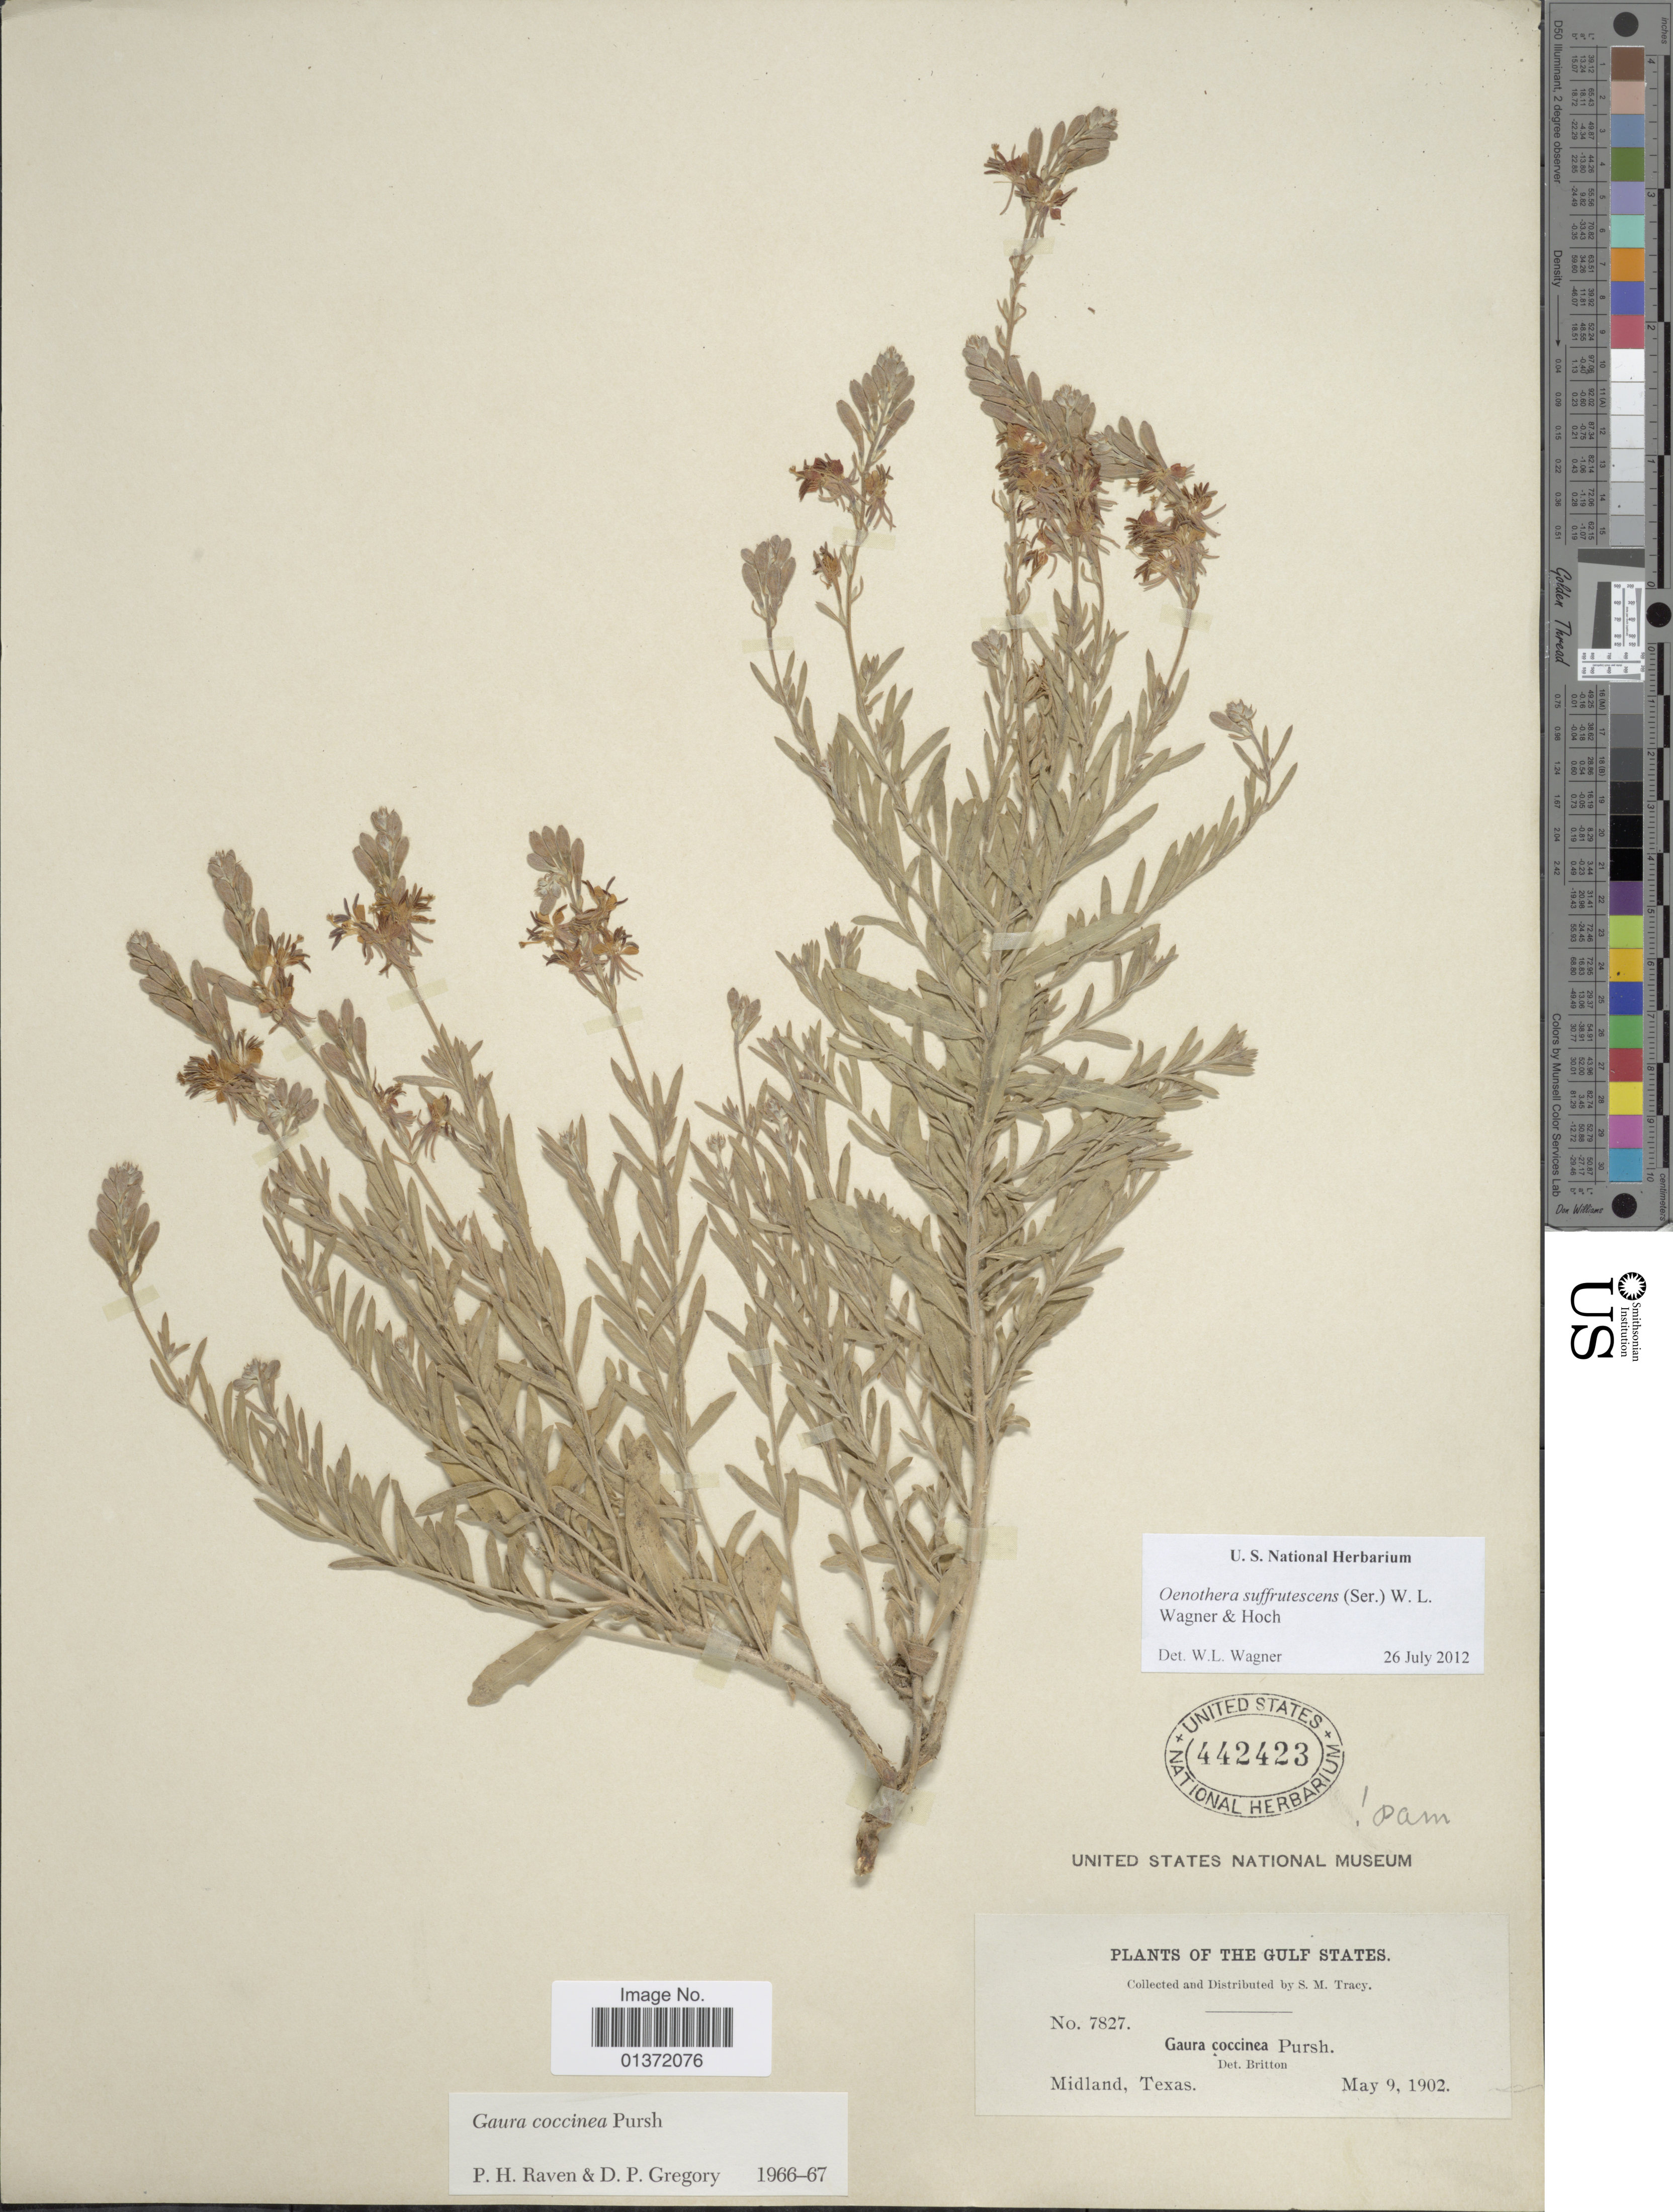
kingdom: Plantae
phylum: Tracheophyta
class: Magnoliopsida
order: Myrtales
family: Onagraceae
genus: Oenothera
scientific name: Oenothera suffrutescens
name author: (Ser.) W.L. Wagner & Hoch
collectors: S. M. Tracy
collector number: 7827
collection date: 1902-05-09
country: United States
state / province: Texas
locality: Gulf States, Midland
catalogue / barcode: US 442423